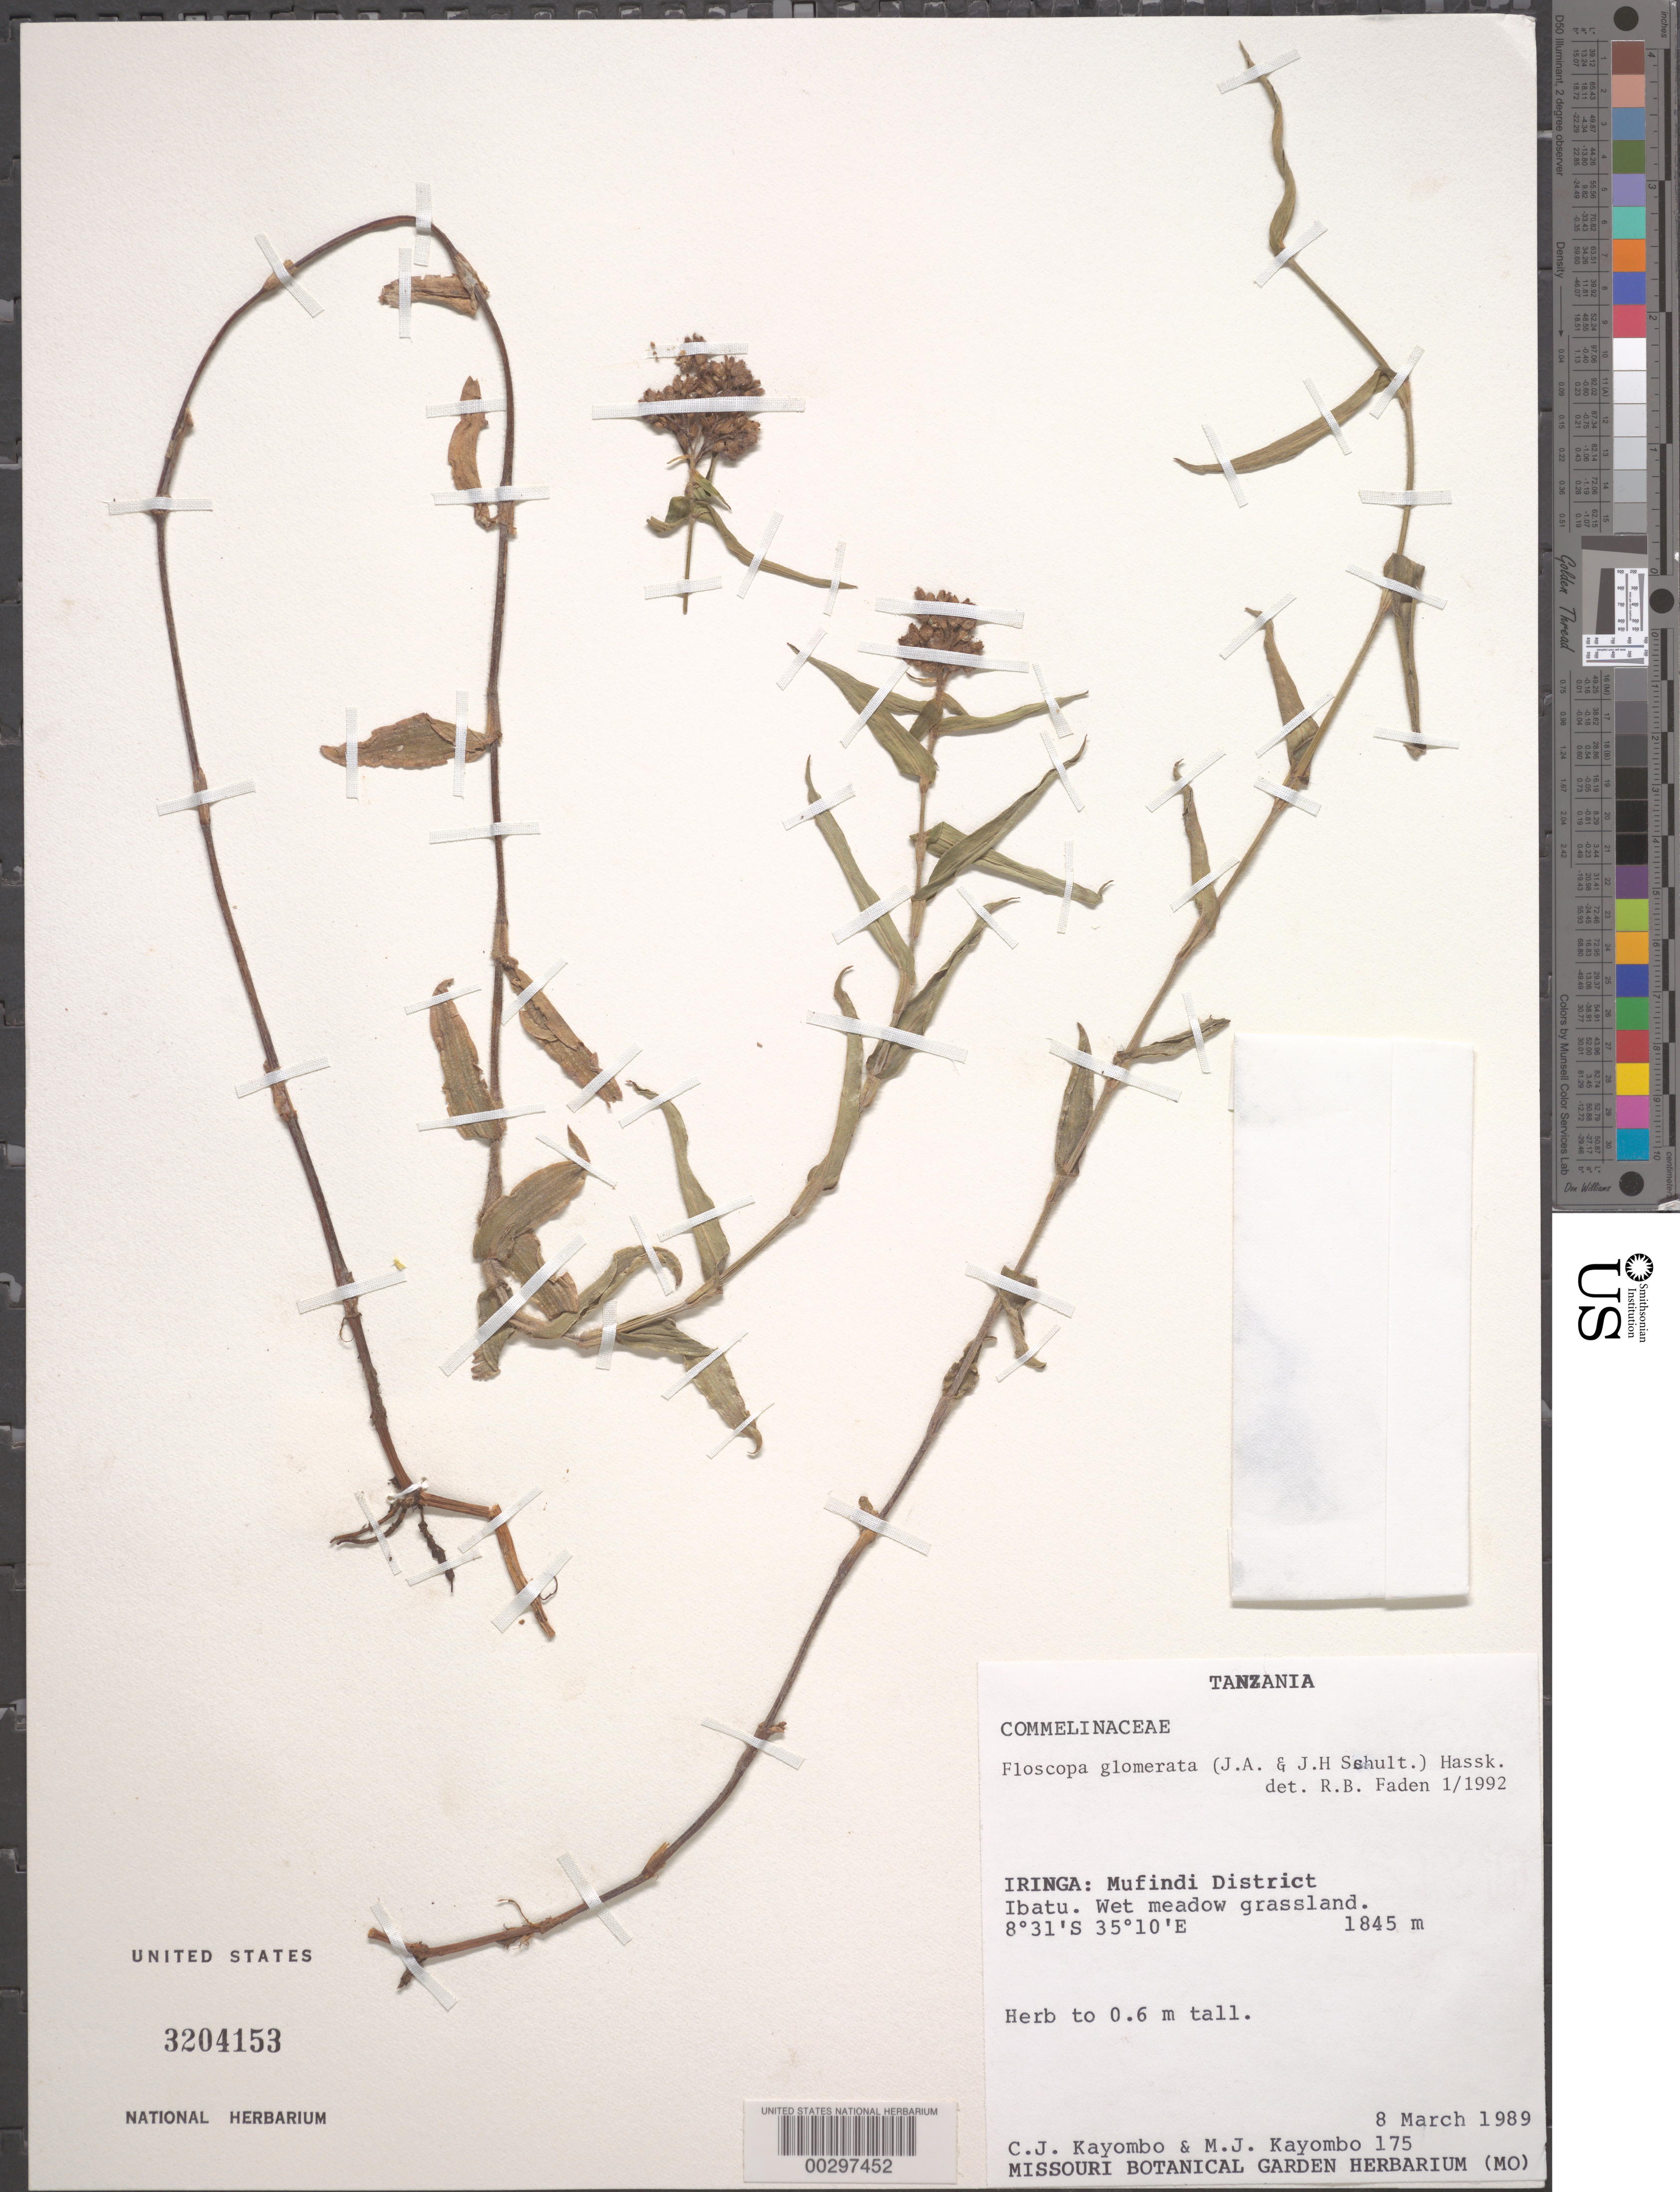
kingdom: Plantae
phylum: Tracheophyta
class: Liliopsida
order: Commelinales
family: Commelinaceae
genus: Floscopa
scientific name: Floscopa glomerata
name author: (Willd. ex Schult. & Schult. f.) Hassk.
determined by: Faden, Robert B., (US), Smithsonian Institution - National Museum of Natural History (UNITED STATES)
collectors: C. J. Kayombo & M. Kayombo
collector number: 175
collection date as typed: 08 Mar 1989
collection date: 1989-03-08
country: Tanzania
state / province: Iringa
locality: Mufindi district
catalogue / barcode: US 3204153